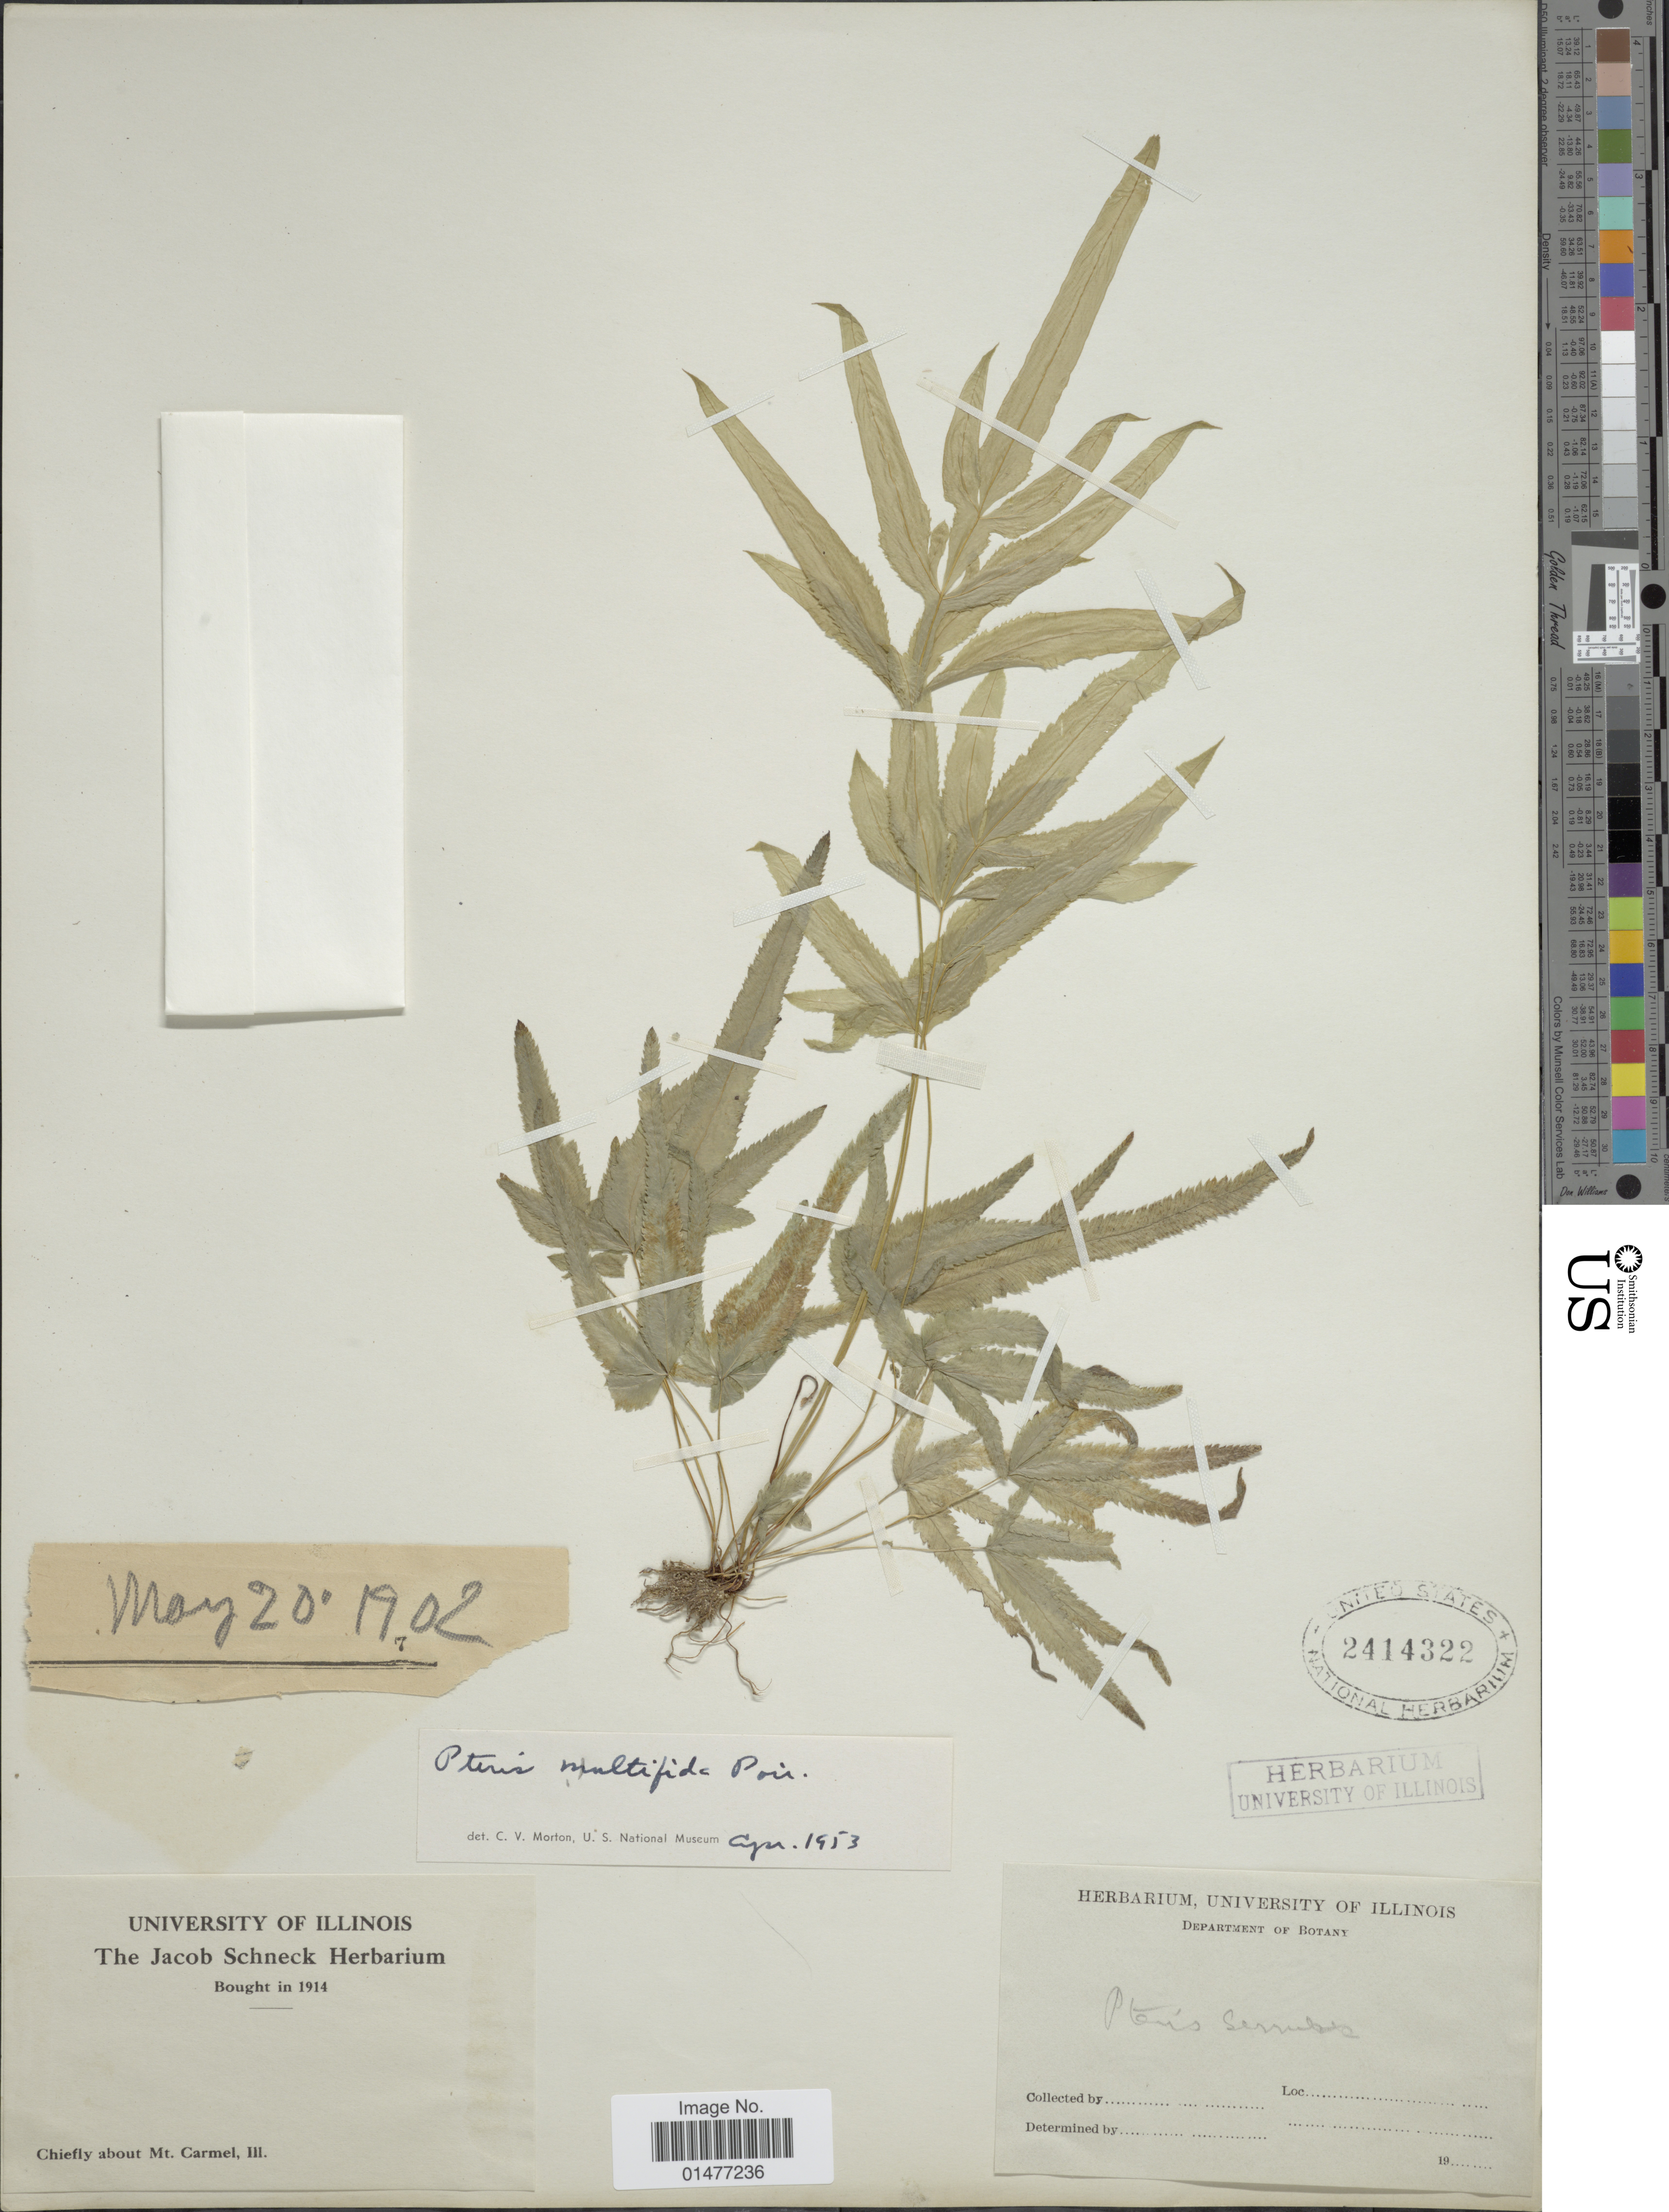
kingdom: Plantae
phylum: Tracheophyta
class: Polypodiopsida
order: Polypodiales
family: Pteridaceae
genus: Pteris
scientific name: Pteris multifida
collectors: ex herb. University of Illinois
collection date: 1902-05-20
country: United States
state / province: Illinois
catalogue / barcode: US 2414322